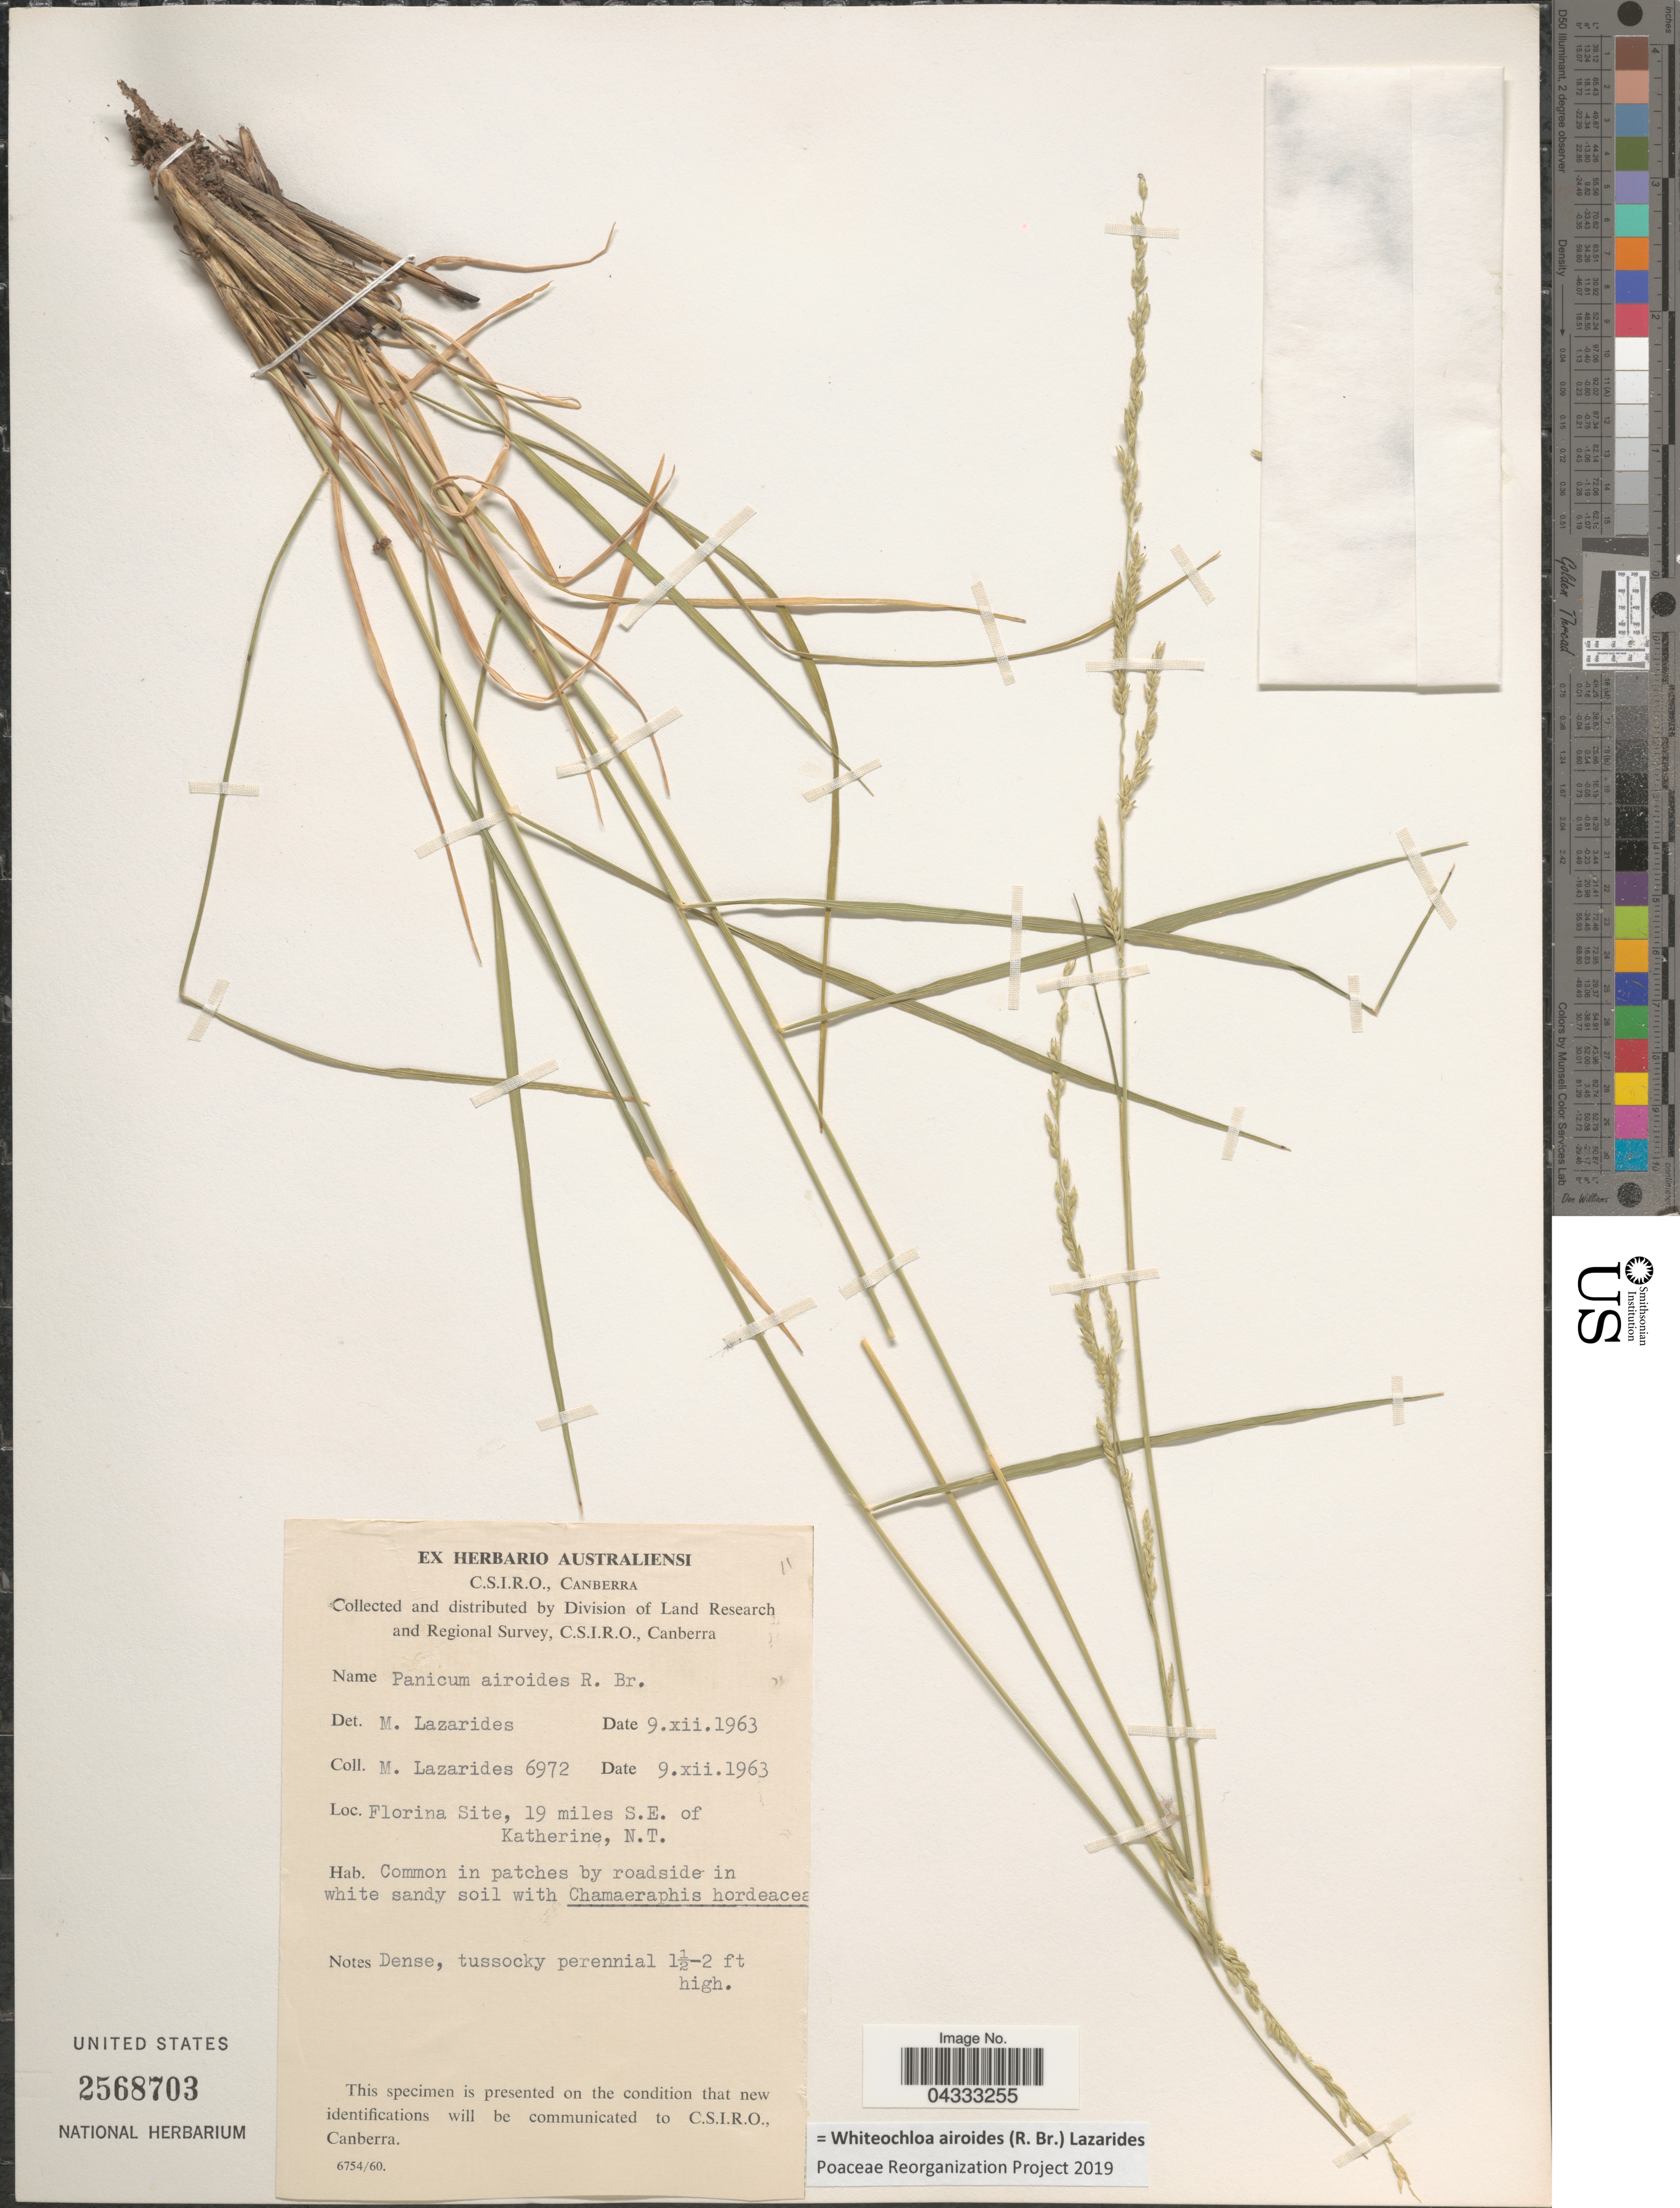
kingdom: Plantae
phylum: Tracheophyta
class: Liliopsida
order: Poales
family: Poaceae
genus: Whiteochloa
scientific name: Whiteochloa airoides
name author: (R.W. Br.) Lazarides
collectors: M. Lazarides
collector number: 6972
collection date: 1963-12-09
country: Australia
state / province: Northern Territory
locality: Division of Land Research and Regional Survey. Florina Site, 19 miles S.E. of Katherine.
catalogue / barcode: US 2568703